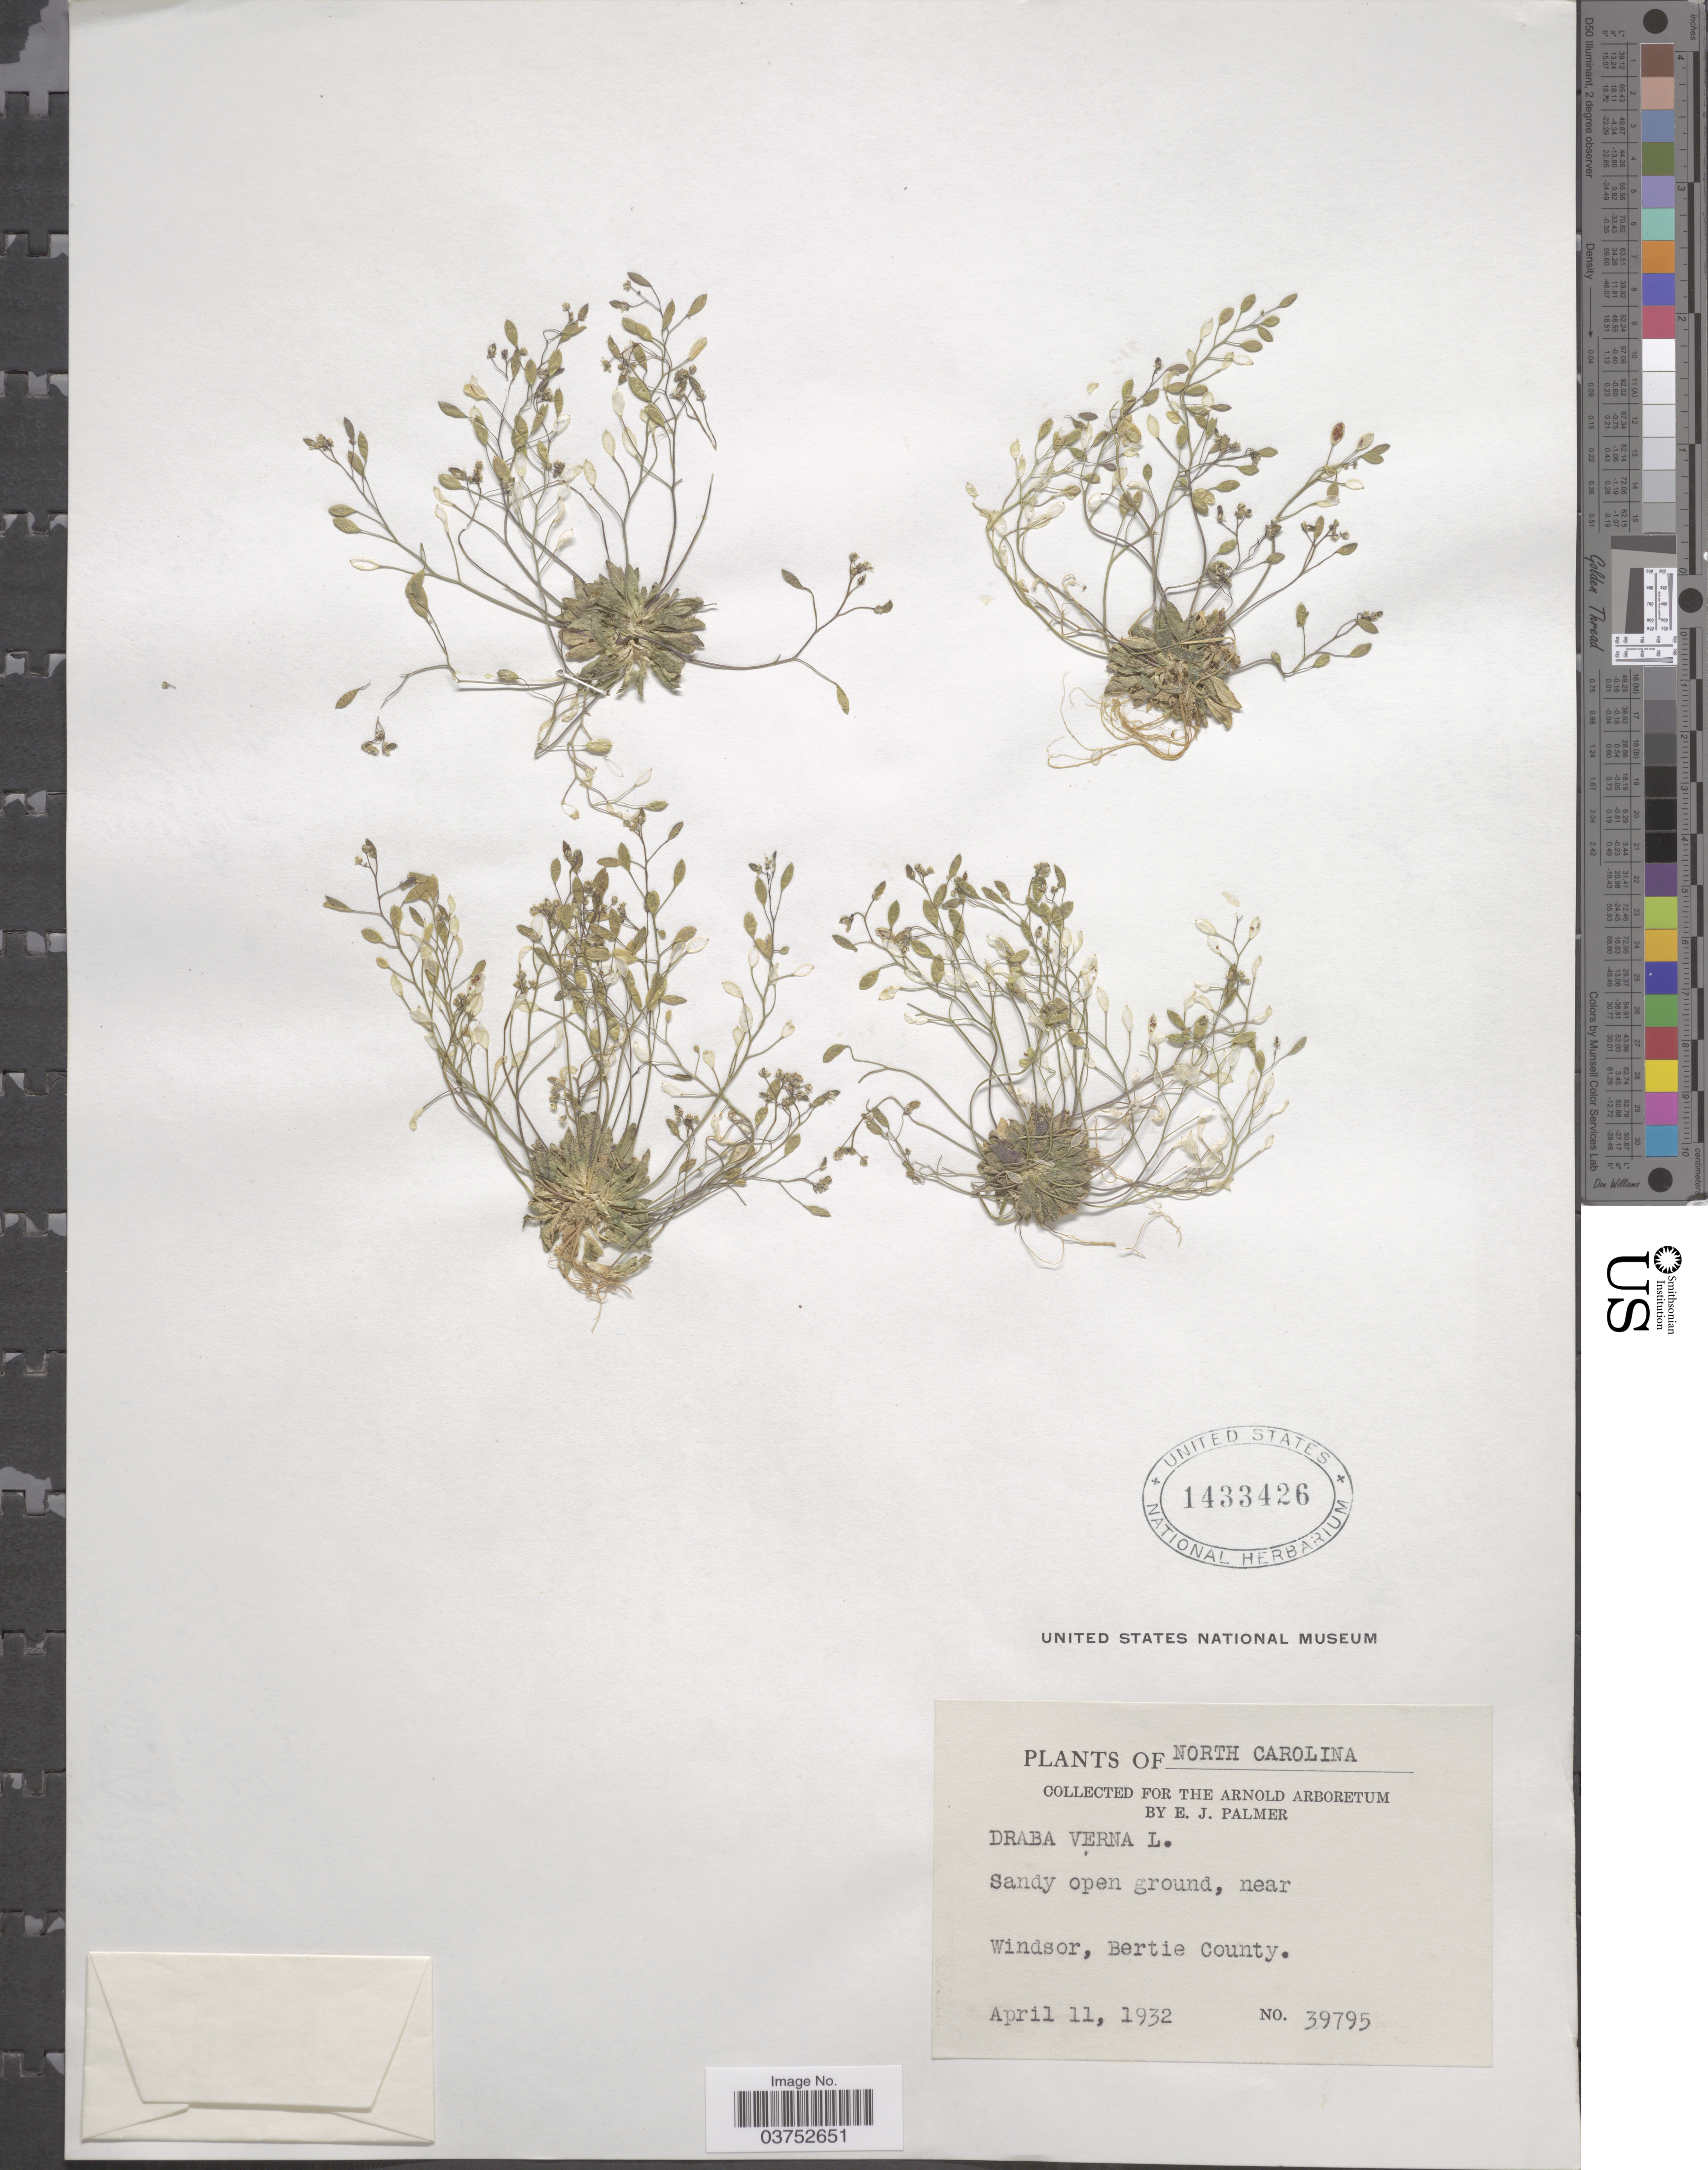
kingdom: Plantae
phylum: Tracheophyta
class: Magnoliopsida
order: Brassicales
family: Brassicaceae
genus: Draba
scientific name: Draba verna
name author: L.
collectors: E. J. Palmer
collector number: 39795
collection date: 1932-04-11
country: United States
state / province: North Carolina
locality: Near Windsor, Bertie County.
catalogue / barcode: US 1433426